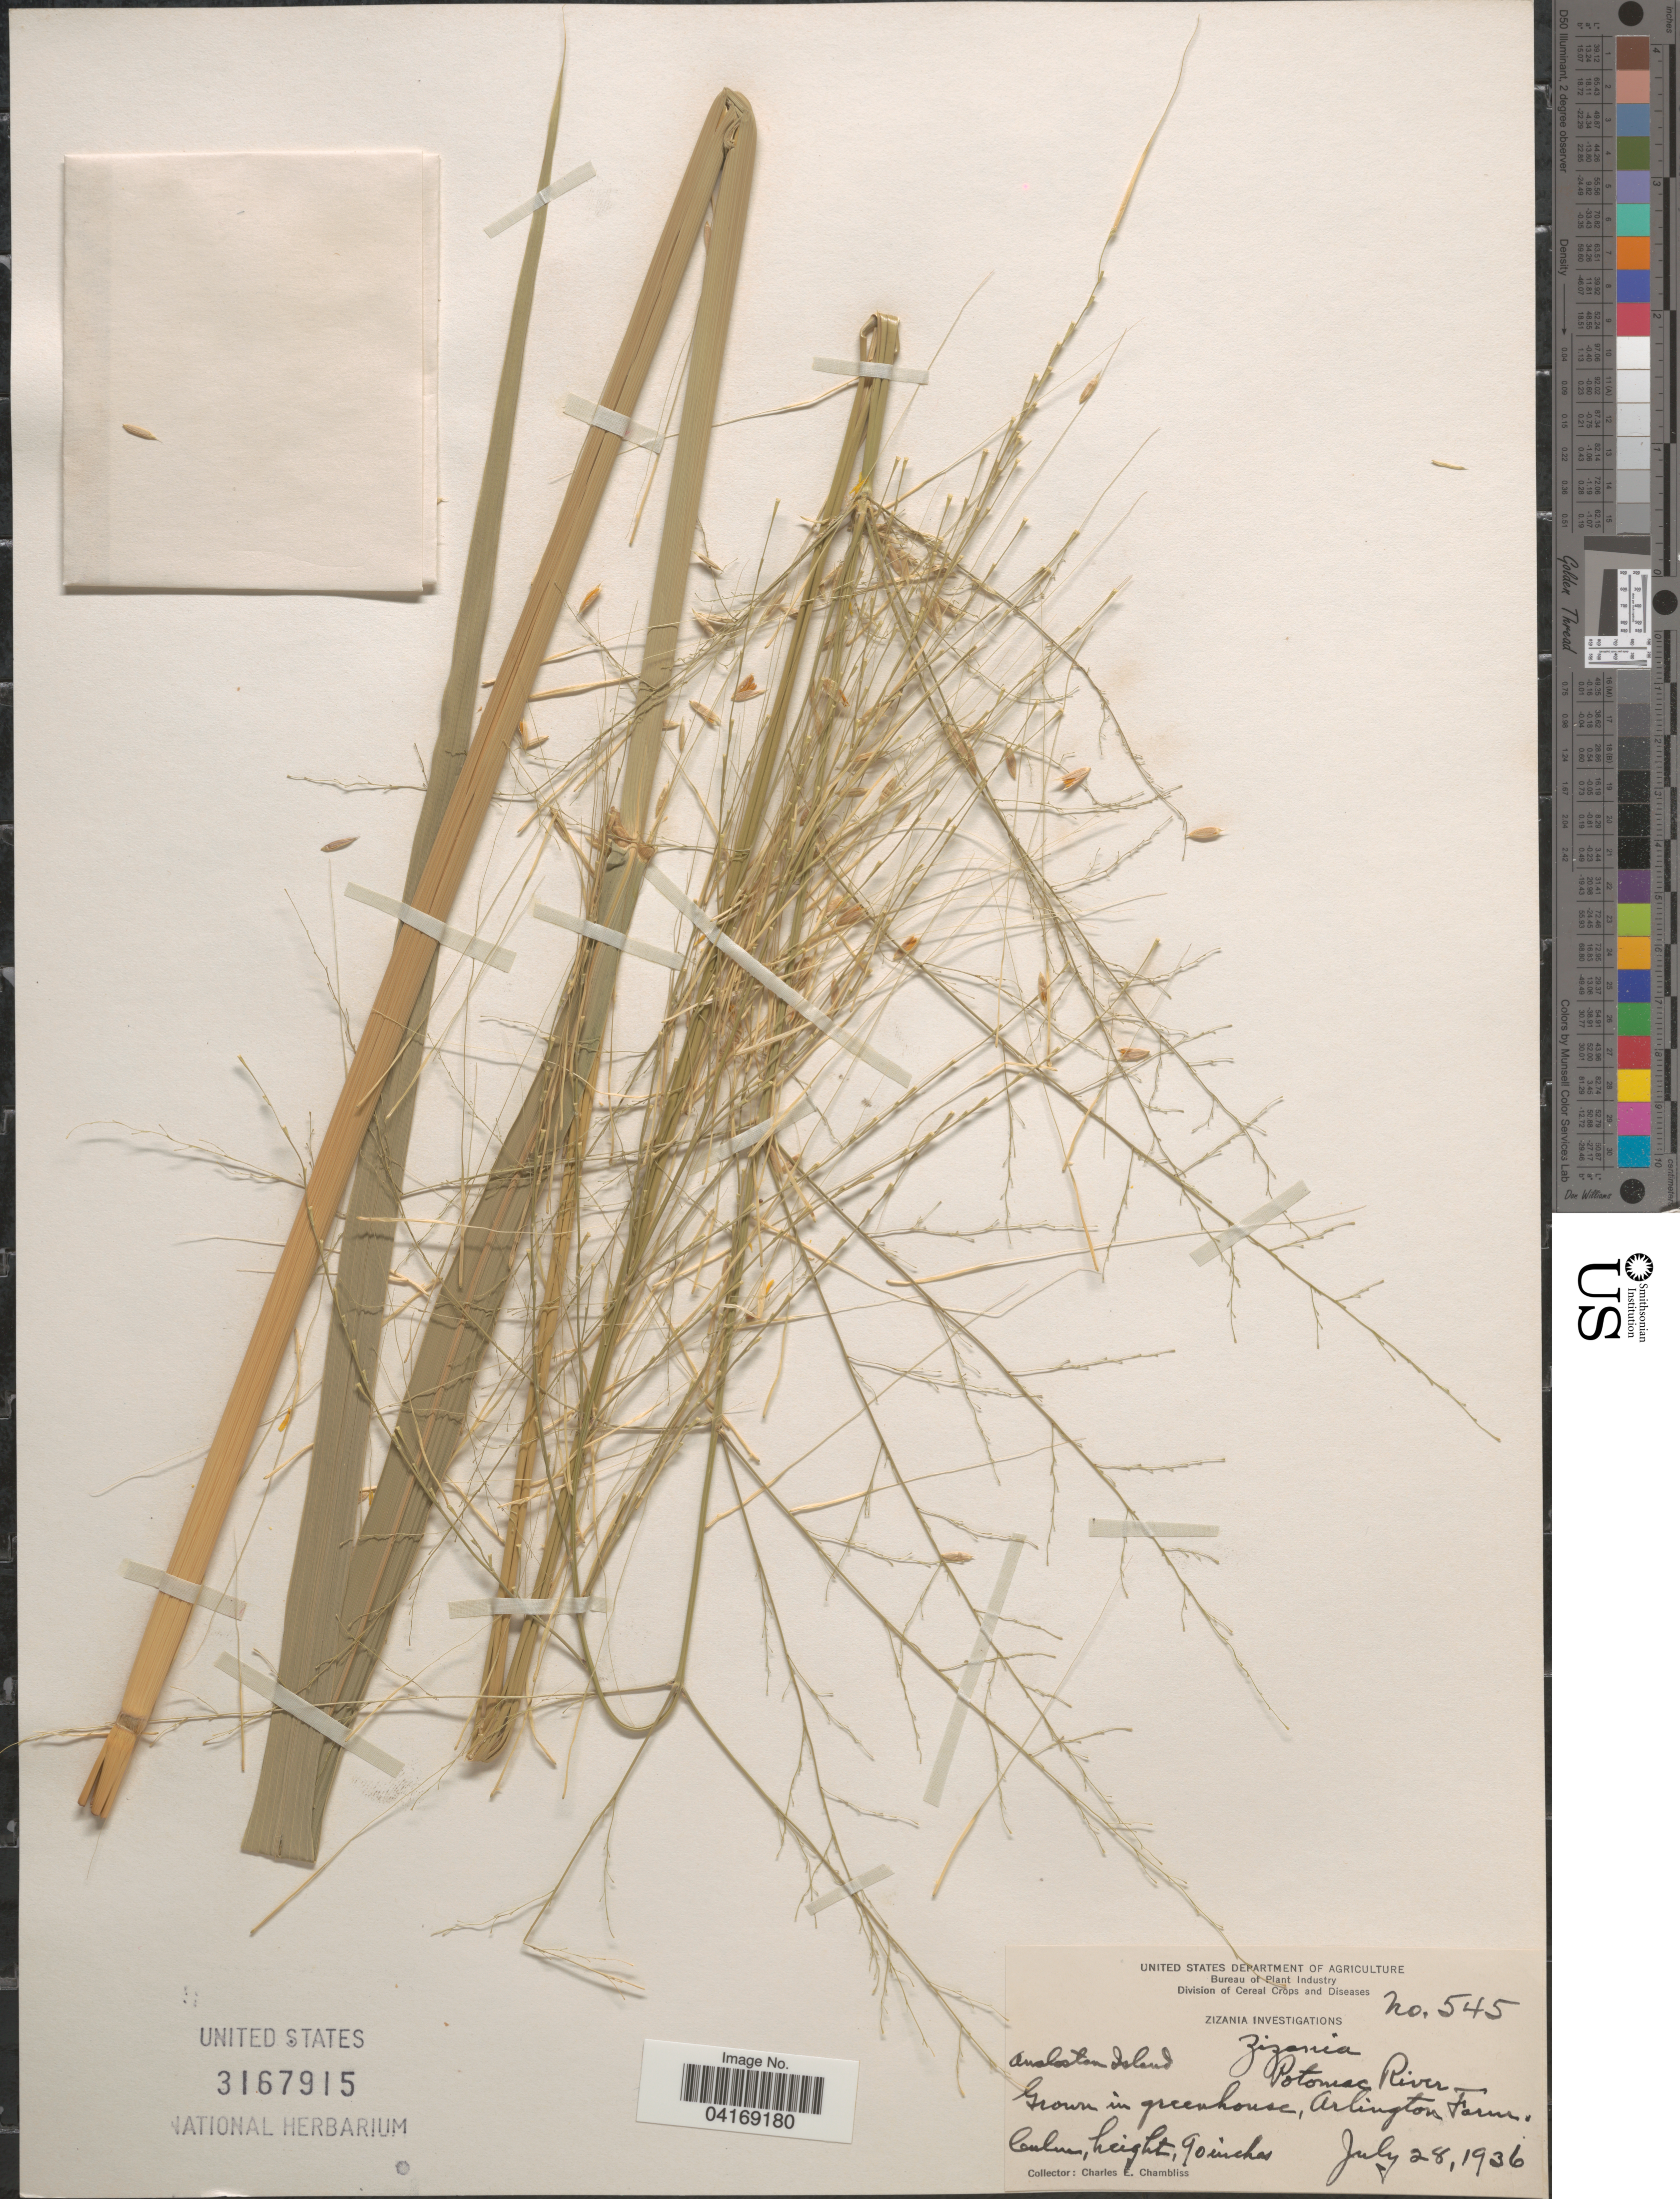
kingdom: Plantae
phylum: Tracheophyta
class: Liliopsida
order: Poales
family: Poaceae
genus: Zizania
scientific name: Zizania sp.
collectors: C. Chambliss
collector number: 545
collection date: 1936-07-28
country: United States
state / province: Virginia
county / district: Arlington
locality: In greenhouse, Arlington Farm.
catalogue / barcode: US 3167915